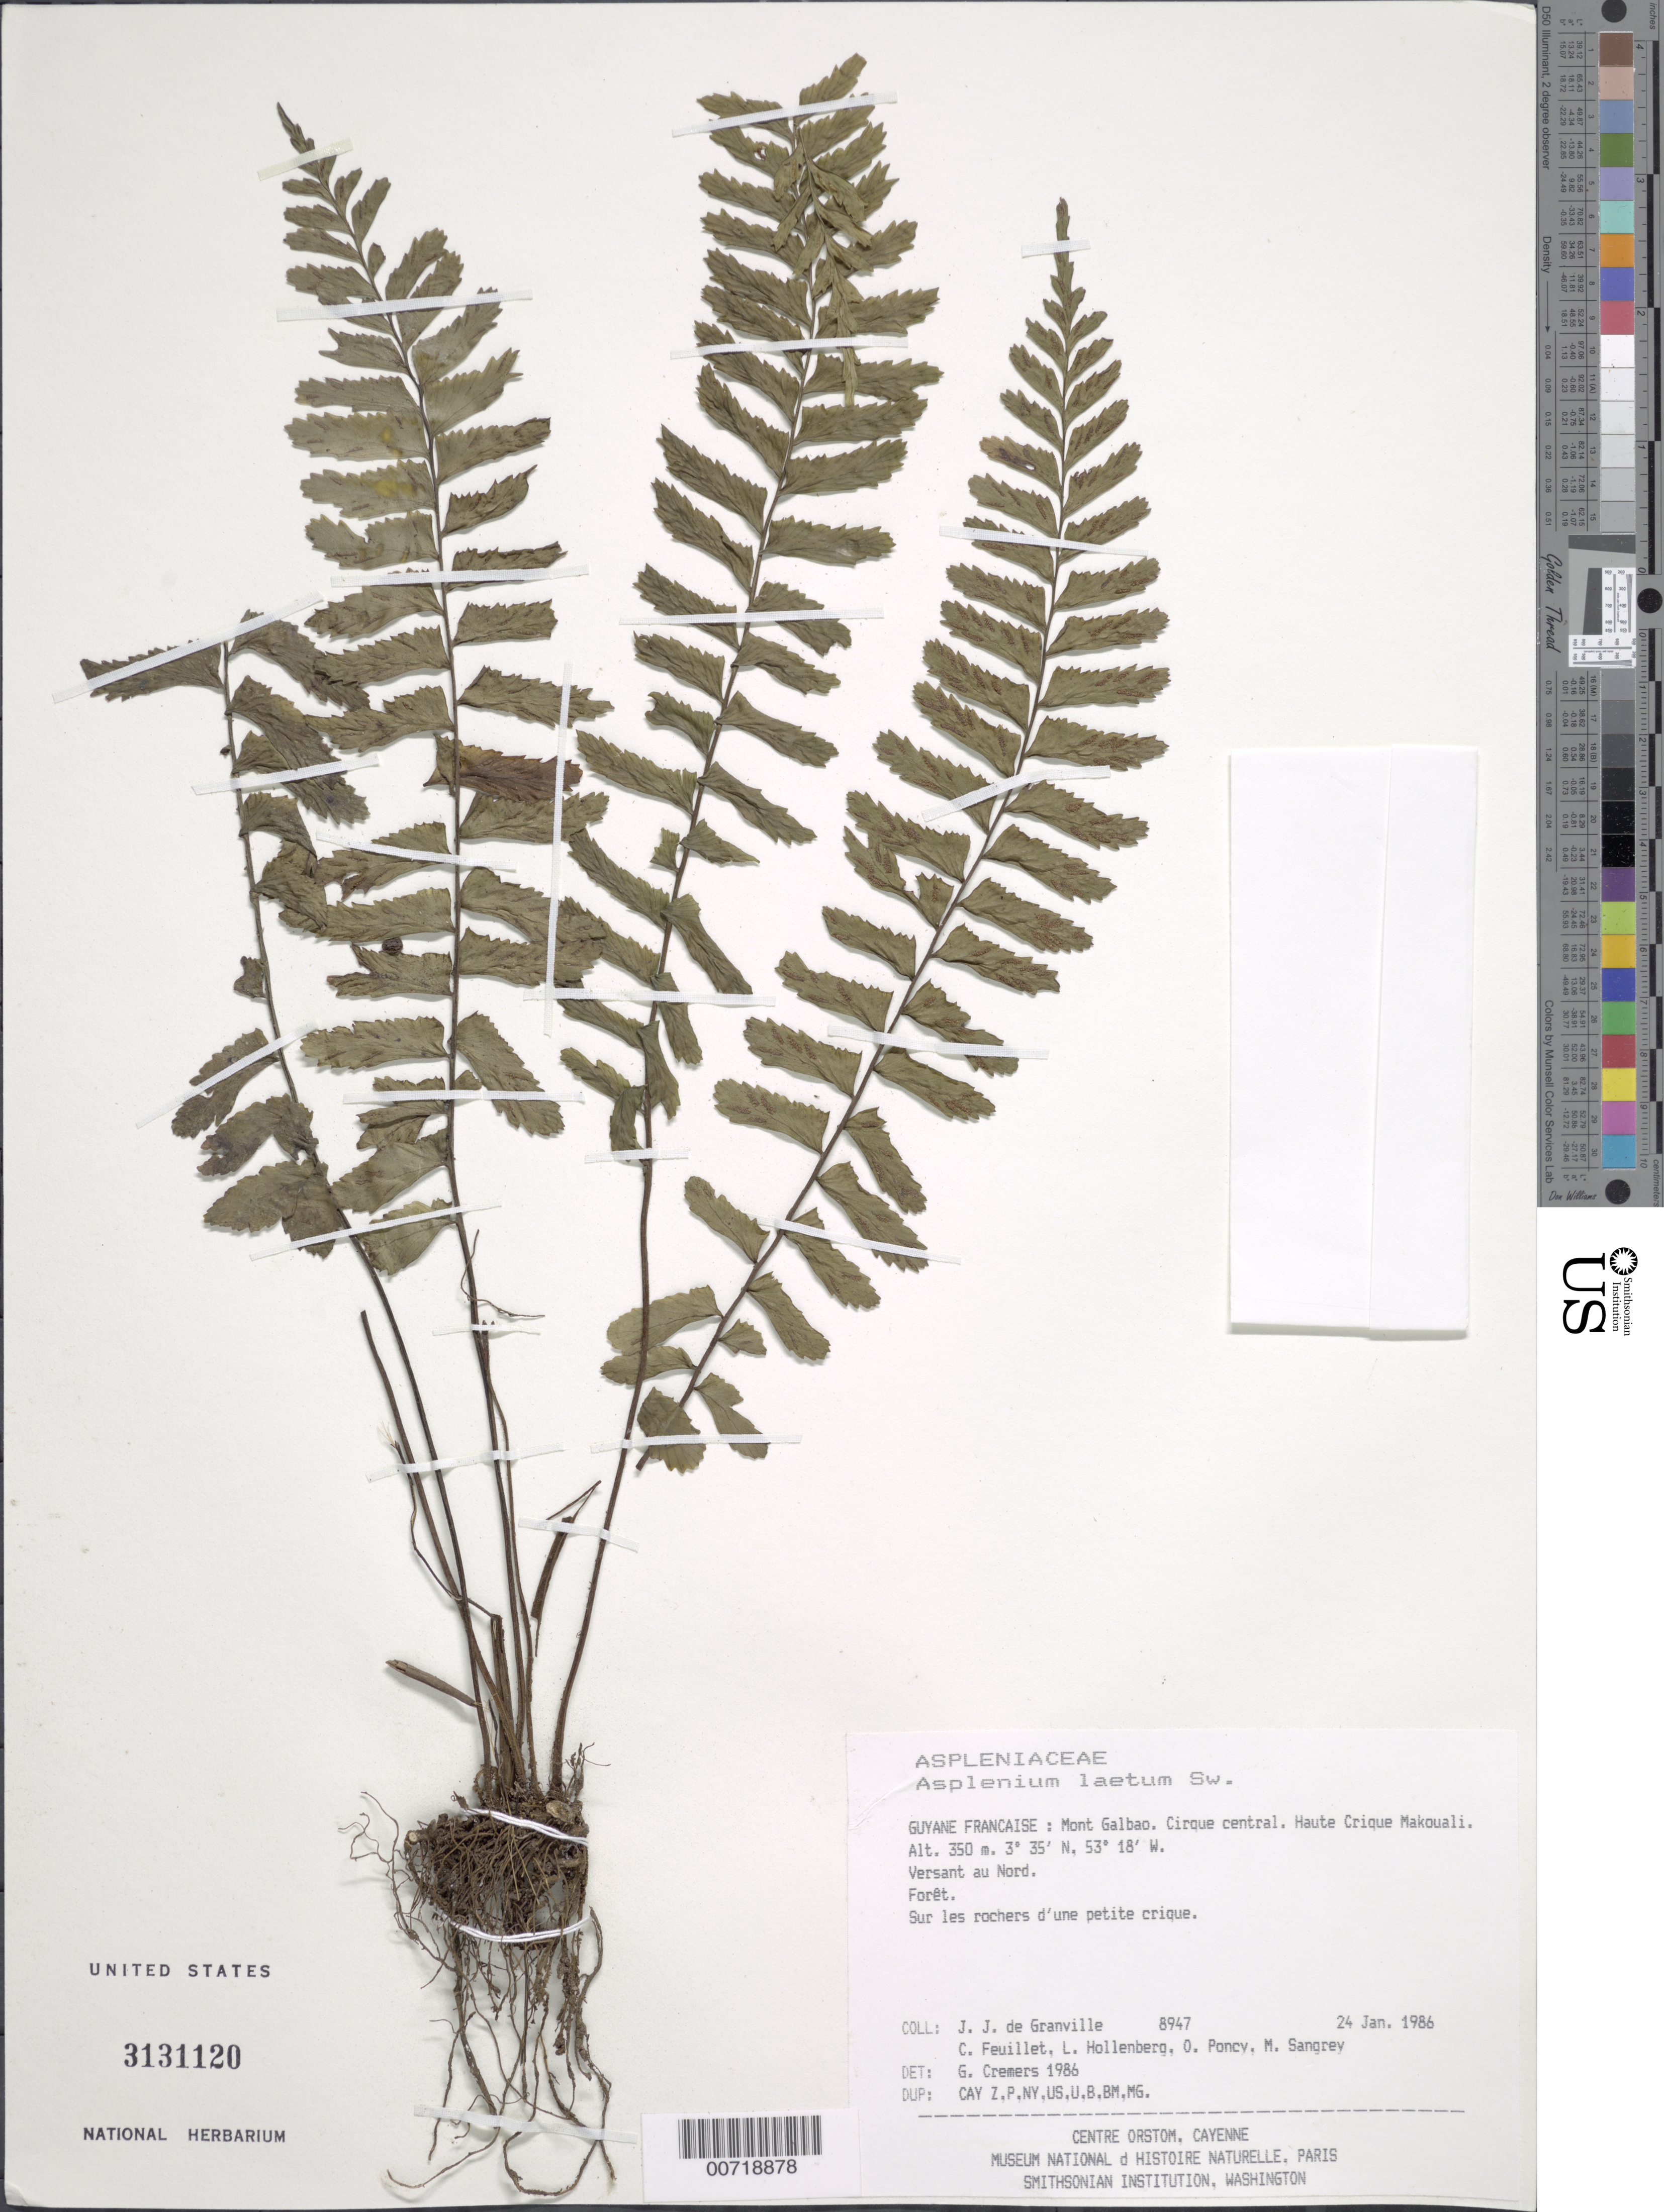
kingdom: Plantae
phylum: Tracheophyta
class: Polypodiopsida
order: Polypodiales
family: Aspleniaceae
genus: Asplenium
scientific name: Asplenium laetum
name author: Sw.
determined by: Cremers, Georges A.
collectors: J.-J. de Granville, C. Feuillet, L. Hollenberg, O. Poncy & M. S. Sangrey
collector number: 8947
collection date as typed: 24-Jan-86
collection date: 1986-01-24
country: French Guiana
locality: Mont Galbao. Crique central. Haute Crique Makouali. Versant au Nord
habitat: Forêt, sur les rochers d'une petite crique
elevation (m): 350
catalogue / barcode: US 3131120